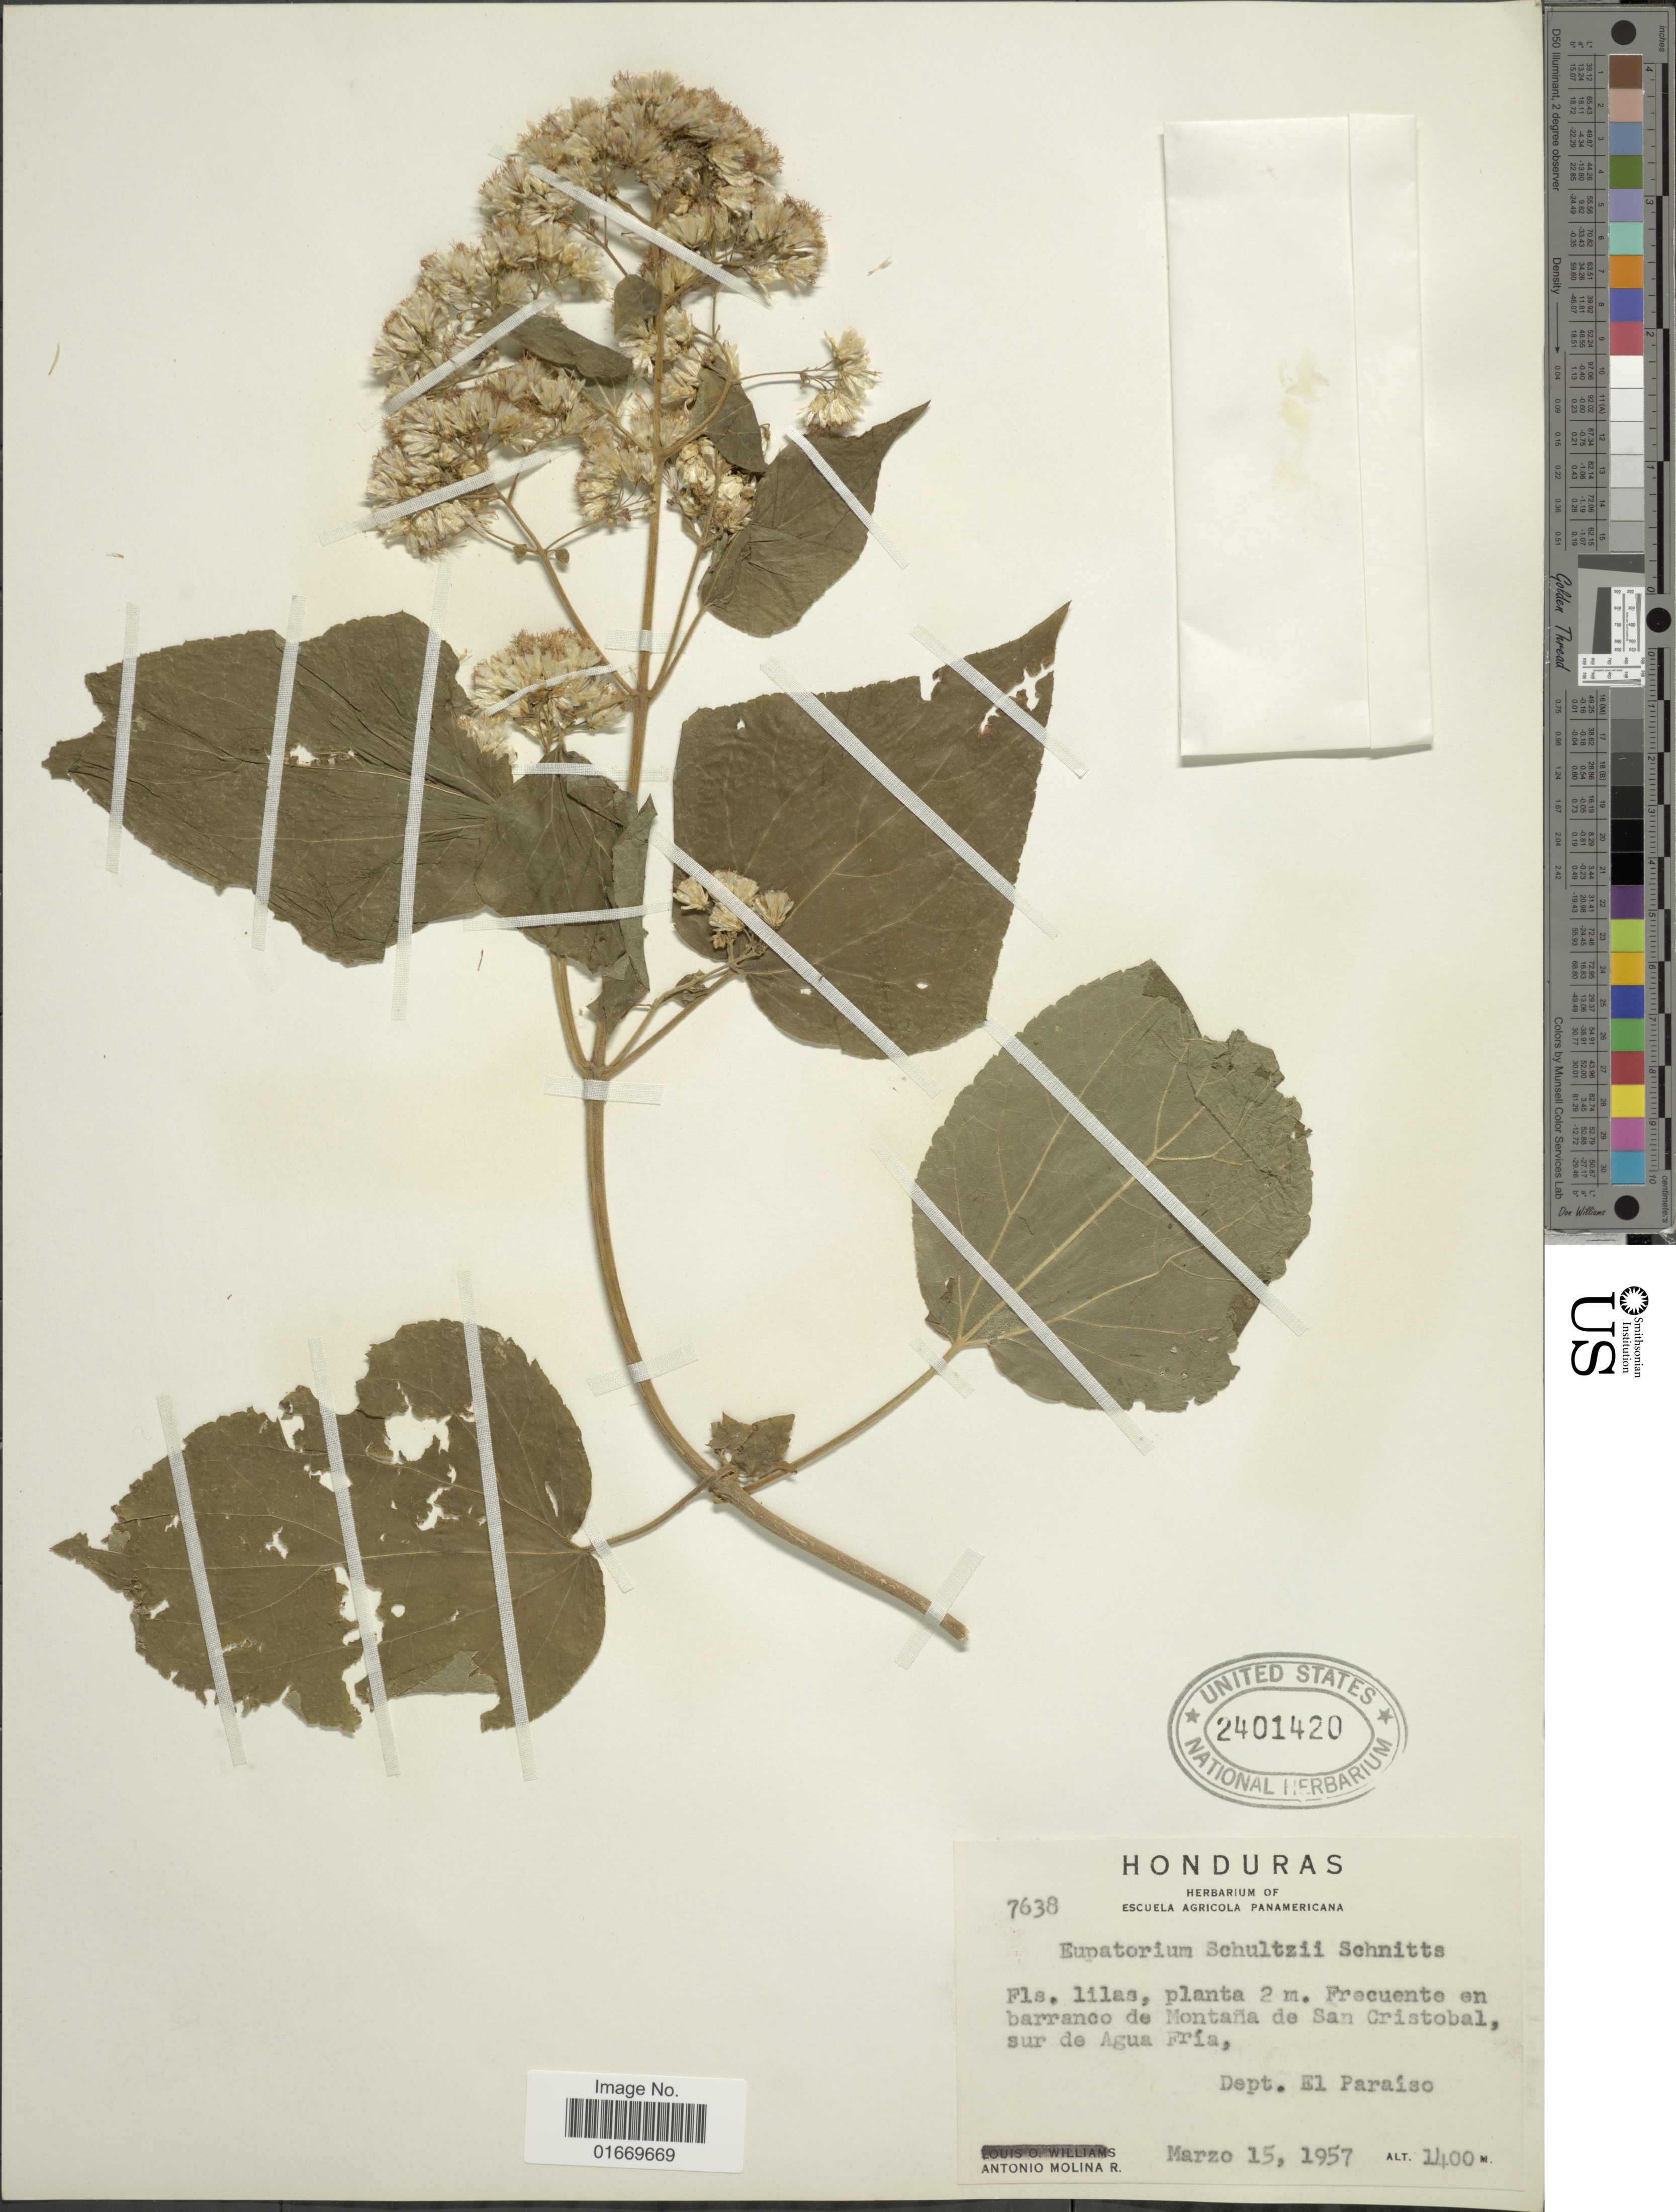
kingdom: Plantae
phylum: Tracheophyta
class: Magnoliopsida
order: Asterales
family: Asteraceae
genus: Peteravenia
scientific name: Peteravenia schultzii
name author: (Schnittsp.) R.M. King & H. Rob.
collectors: A. Molina R.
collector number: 7638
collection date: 1957-03-15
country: Honduras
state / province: El Paraíso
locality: Honduras. en barranca de Montaña de San Cristobal, sur de Agua Fria. Dept. El Paraiso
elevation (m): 1400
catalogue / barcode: US 2401420